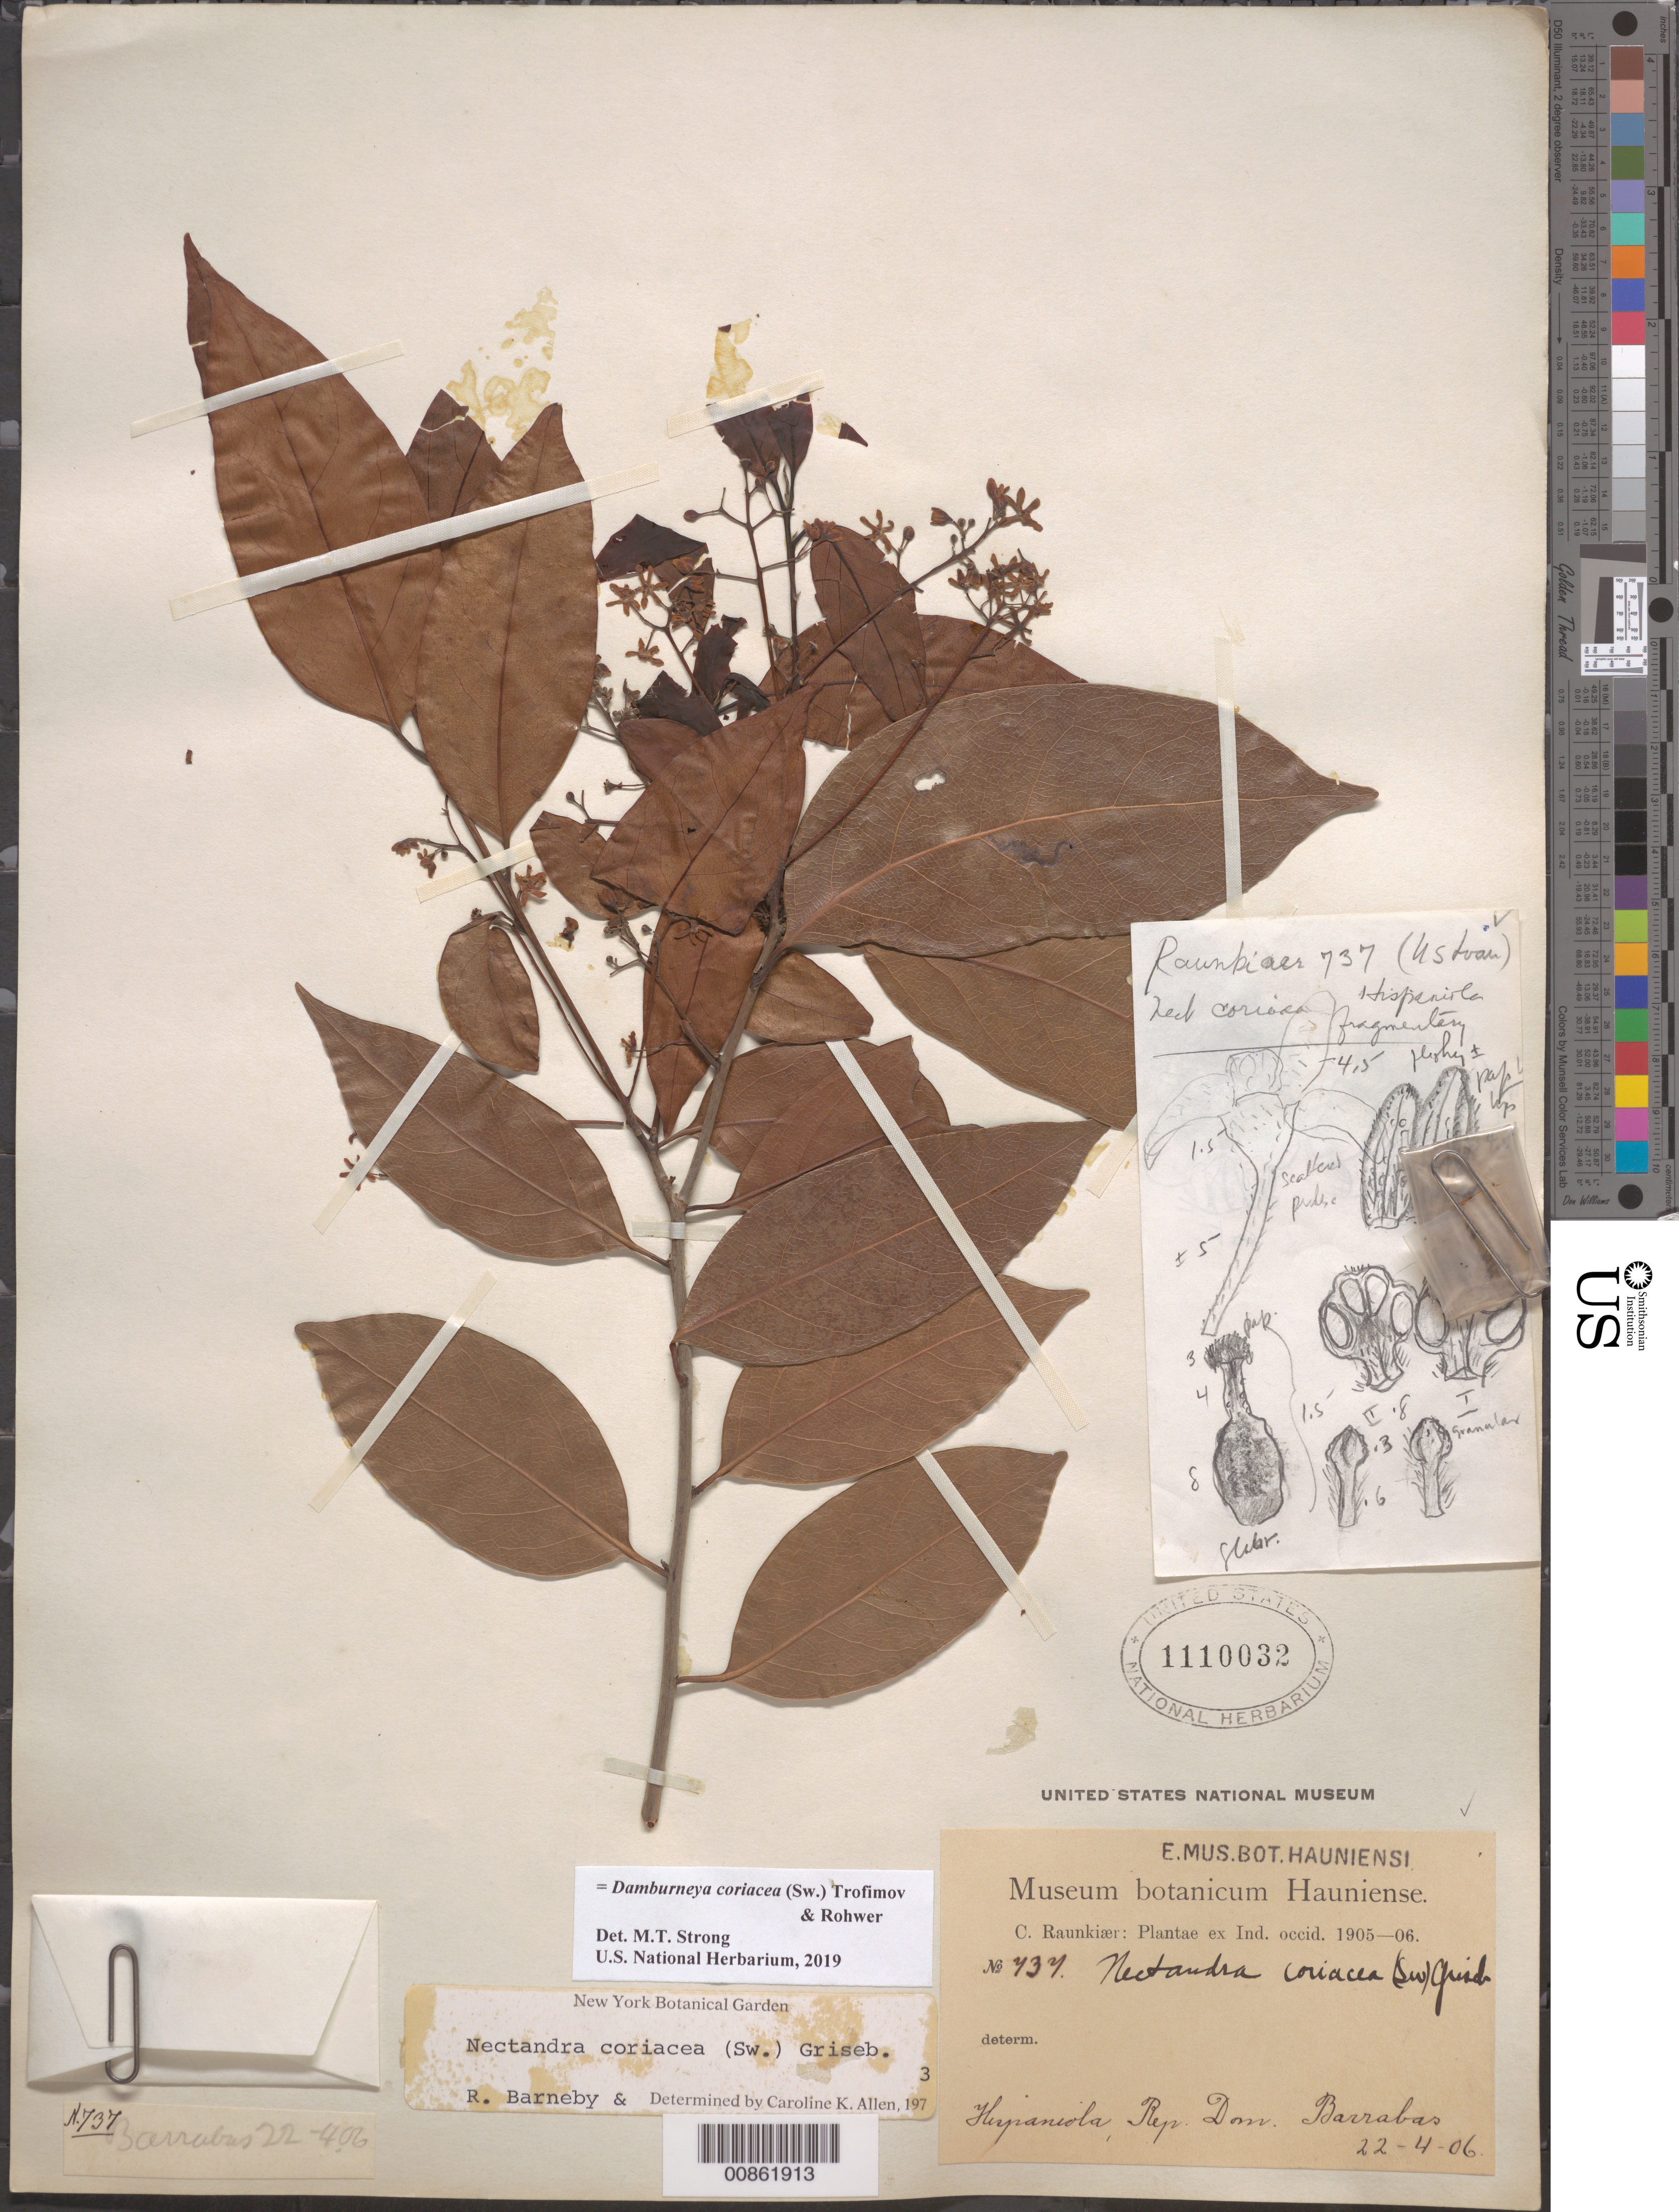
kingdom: Plantae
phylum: Tracheophyta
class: Magnoliopsida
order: Laurales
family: Lauraceae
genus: Damburneya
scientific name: Damburneya coriacea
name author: (Sw.) Trofimov & Rohwer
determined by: Strong, M. T., (US), Smithsonian Institution - National Museum of Natural History (UNITED STATES)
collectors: C. C. Raunkiaer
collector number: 737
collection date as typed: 22 Apr 1906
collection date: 1906-04-22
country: Dominican Republic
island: Hispaniola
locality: Barrabas.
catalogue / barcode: US 1110032